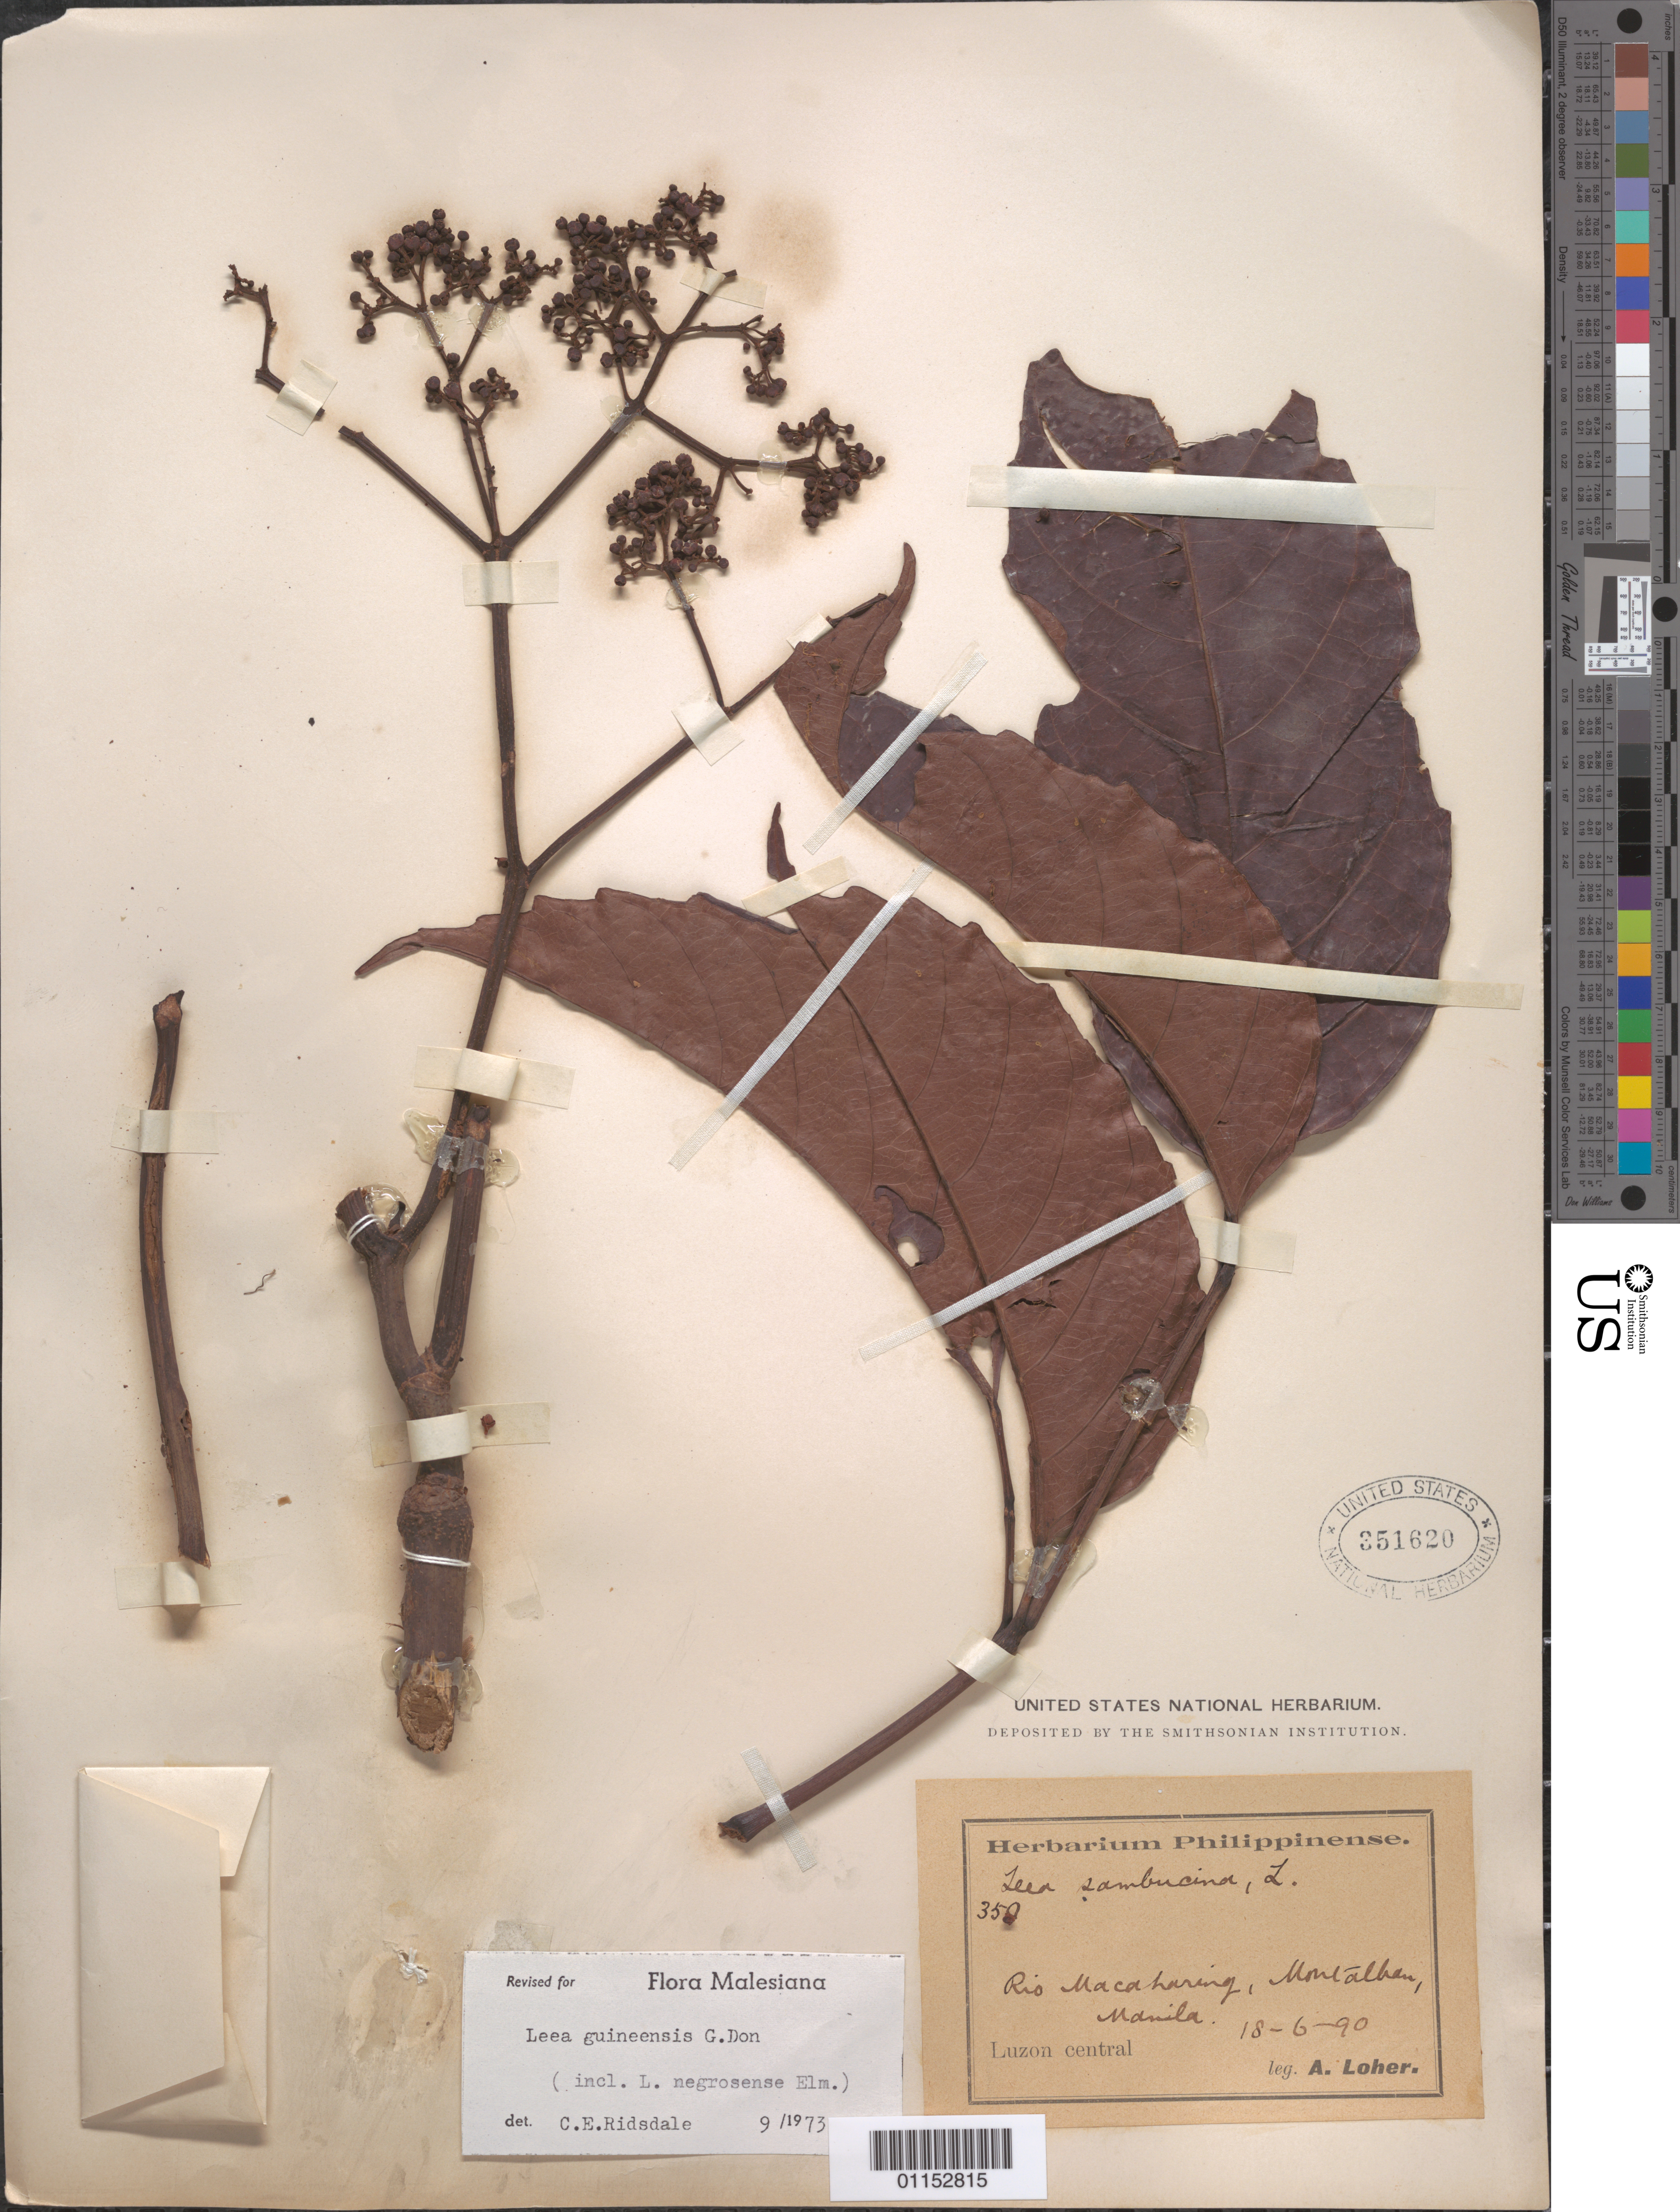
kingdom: Plantae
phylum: Tracheophyta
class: Magnoliopsida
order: Vitales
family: Vitaceae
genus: Leea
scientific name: Leea guineensis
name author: G. Don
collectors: A. Loher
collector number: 350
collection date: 1890-06-18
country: Philippines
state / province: National Capital Region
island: Luzon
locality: Rio Macaharing. Manila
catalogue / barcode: US 351620